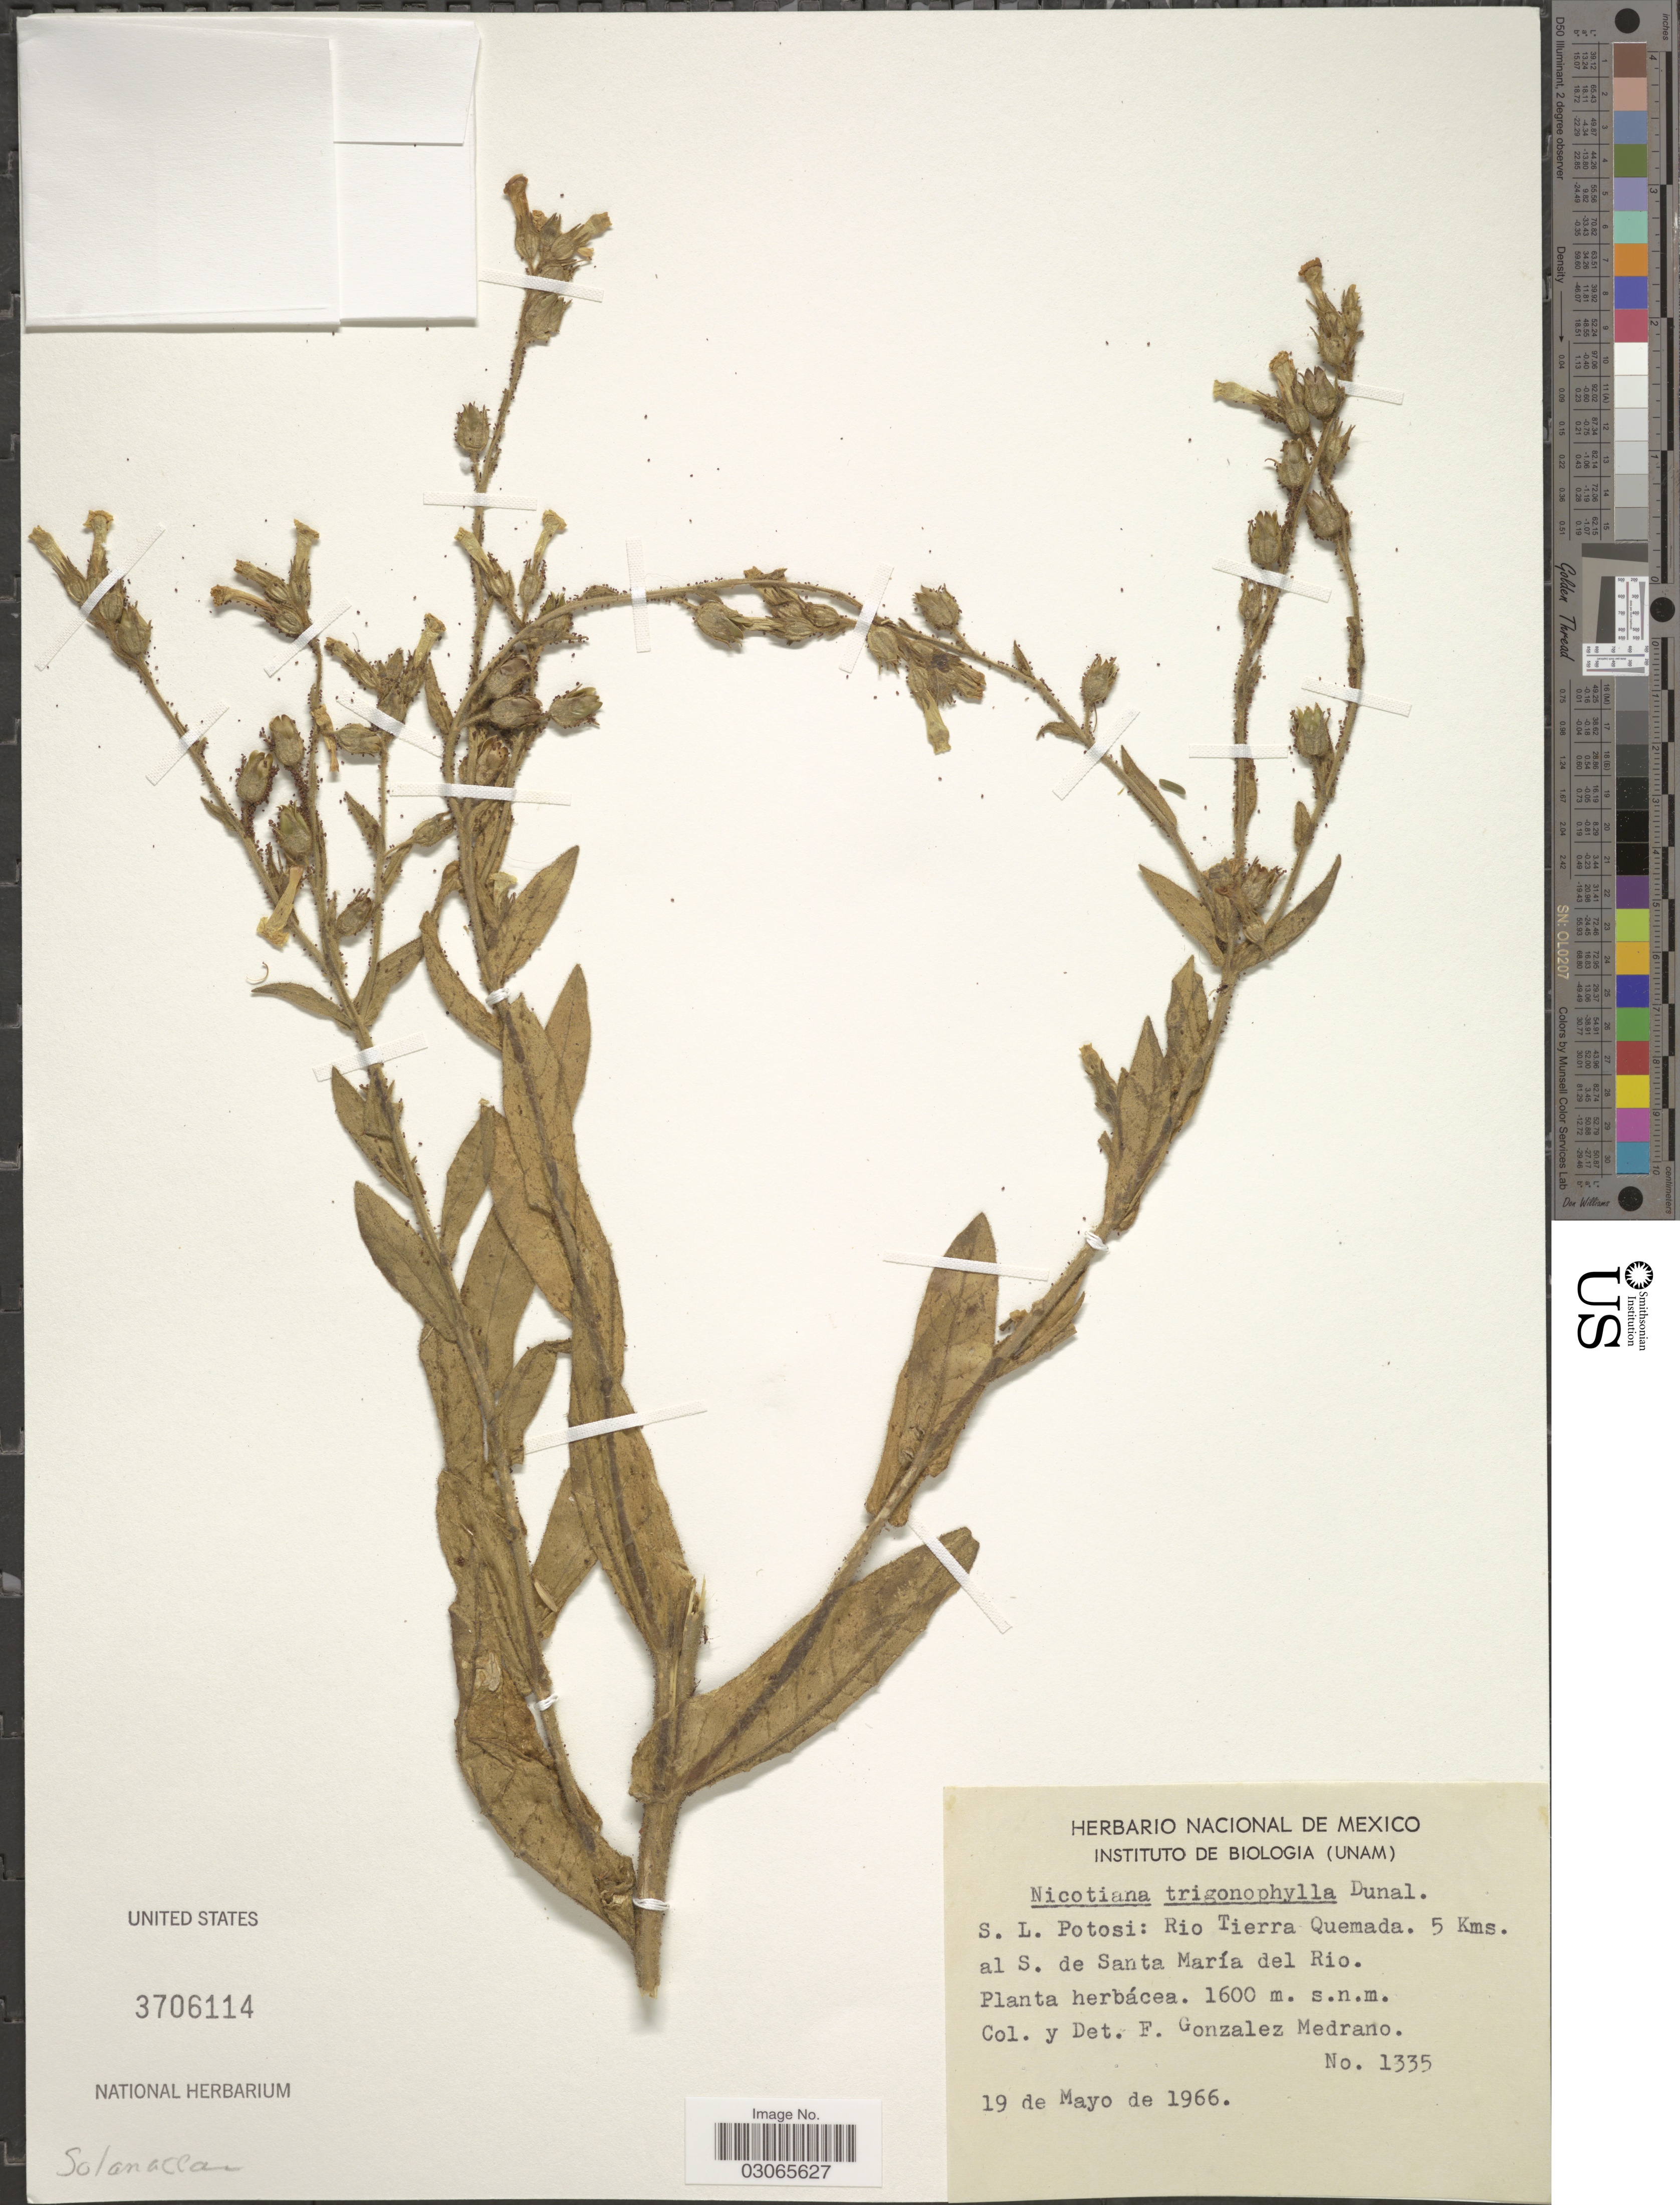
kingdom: Plantae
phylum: Tracheophyta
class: Magnoliopsida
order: Solanales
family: Solanaceae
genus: Nicotiana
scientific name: Nicotiana trigonophylla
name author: Dunal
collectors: F. Medrano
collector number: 1335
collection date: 1966-05-19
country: Mexico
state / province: San Luis Potosí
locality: S. L. Potosi: Rio Tierra Quemada. 5 Kms. al S. de Santa María del Rio.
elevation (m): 1600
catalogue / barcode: US 3706114